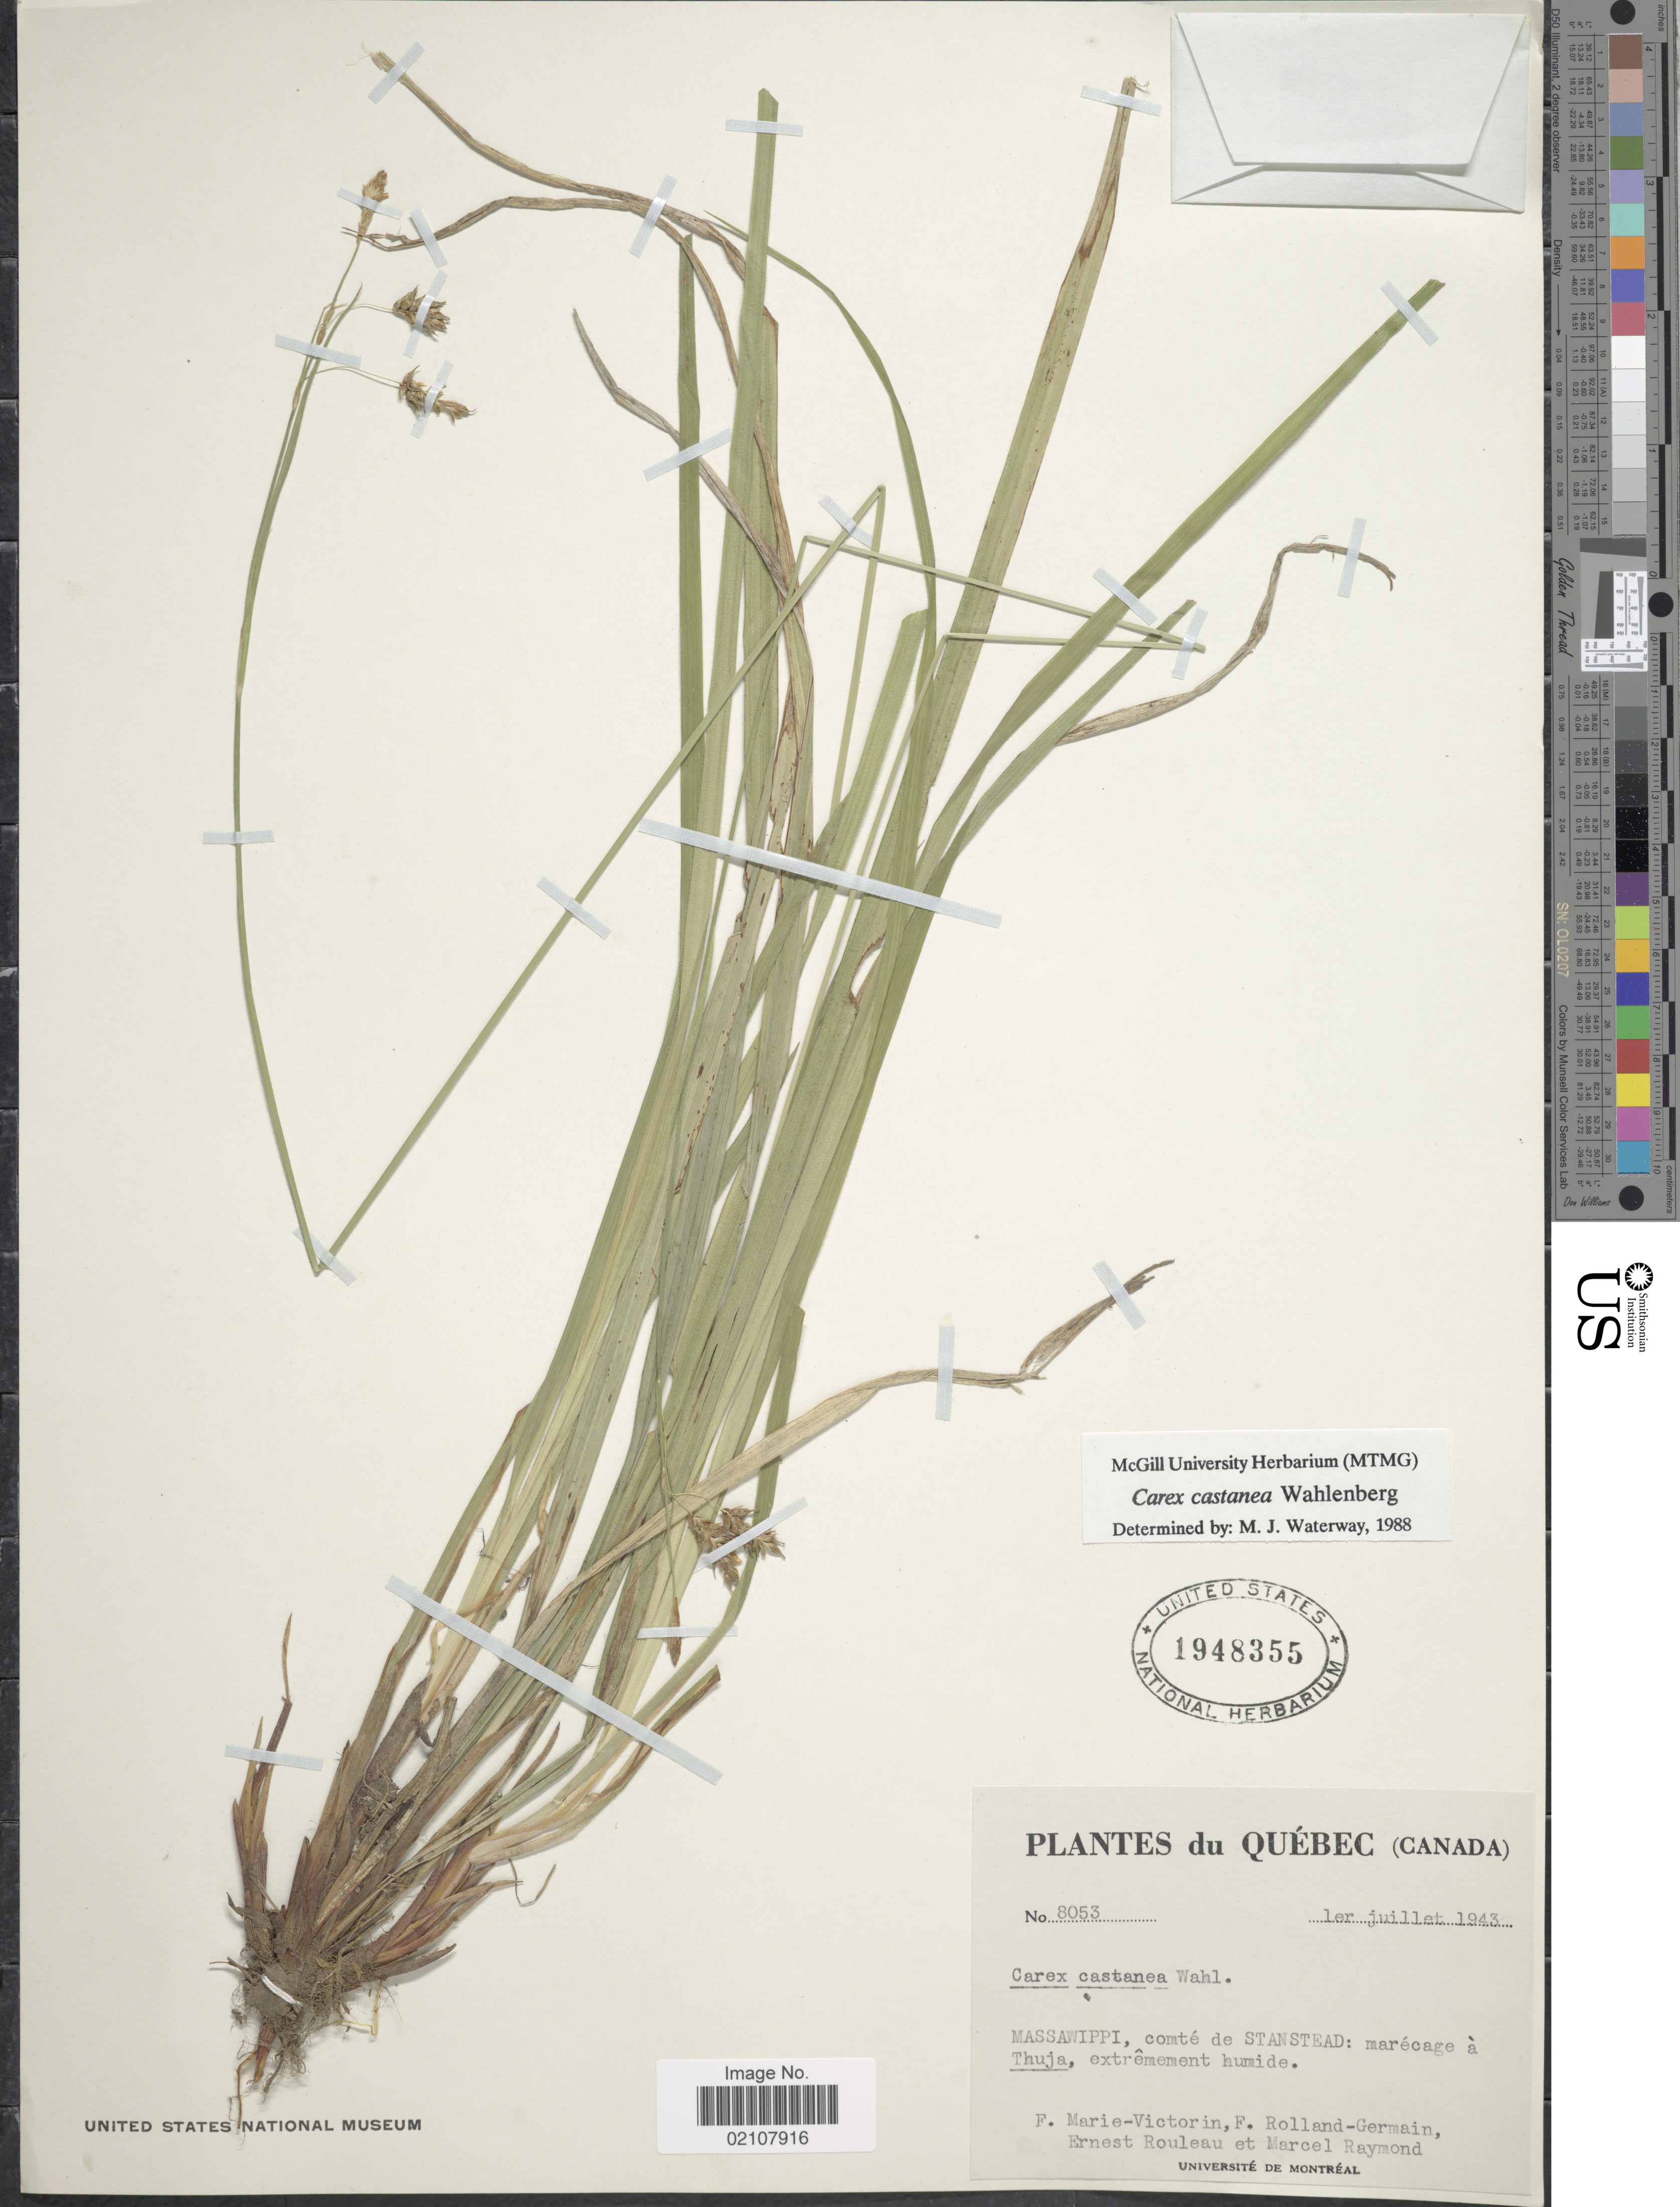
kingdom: Plantae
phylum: Tracheophyta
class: Liliopsida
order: Poales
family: Cyperaceae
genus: Carex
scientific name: Carex castanea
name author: Wahlenb.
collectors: F. Marie-Victorin, Rolland-Germain, E. Rouleau & M. Raymond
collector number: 8053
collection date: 1943-07-01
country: Canada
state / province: Quebec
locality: Massawippi, comté de Stanstead: marécage à Thuja, extrêmement humide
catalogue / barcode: US 1948355